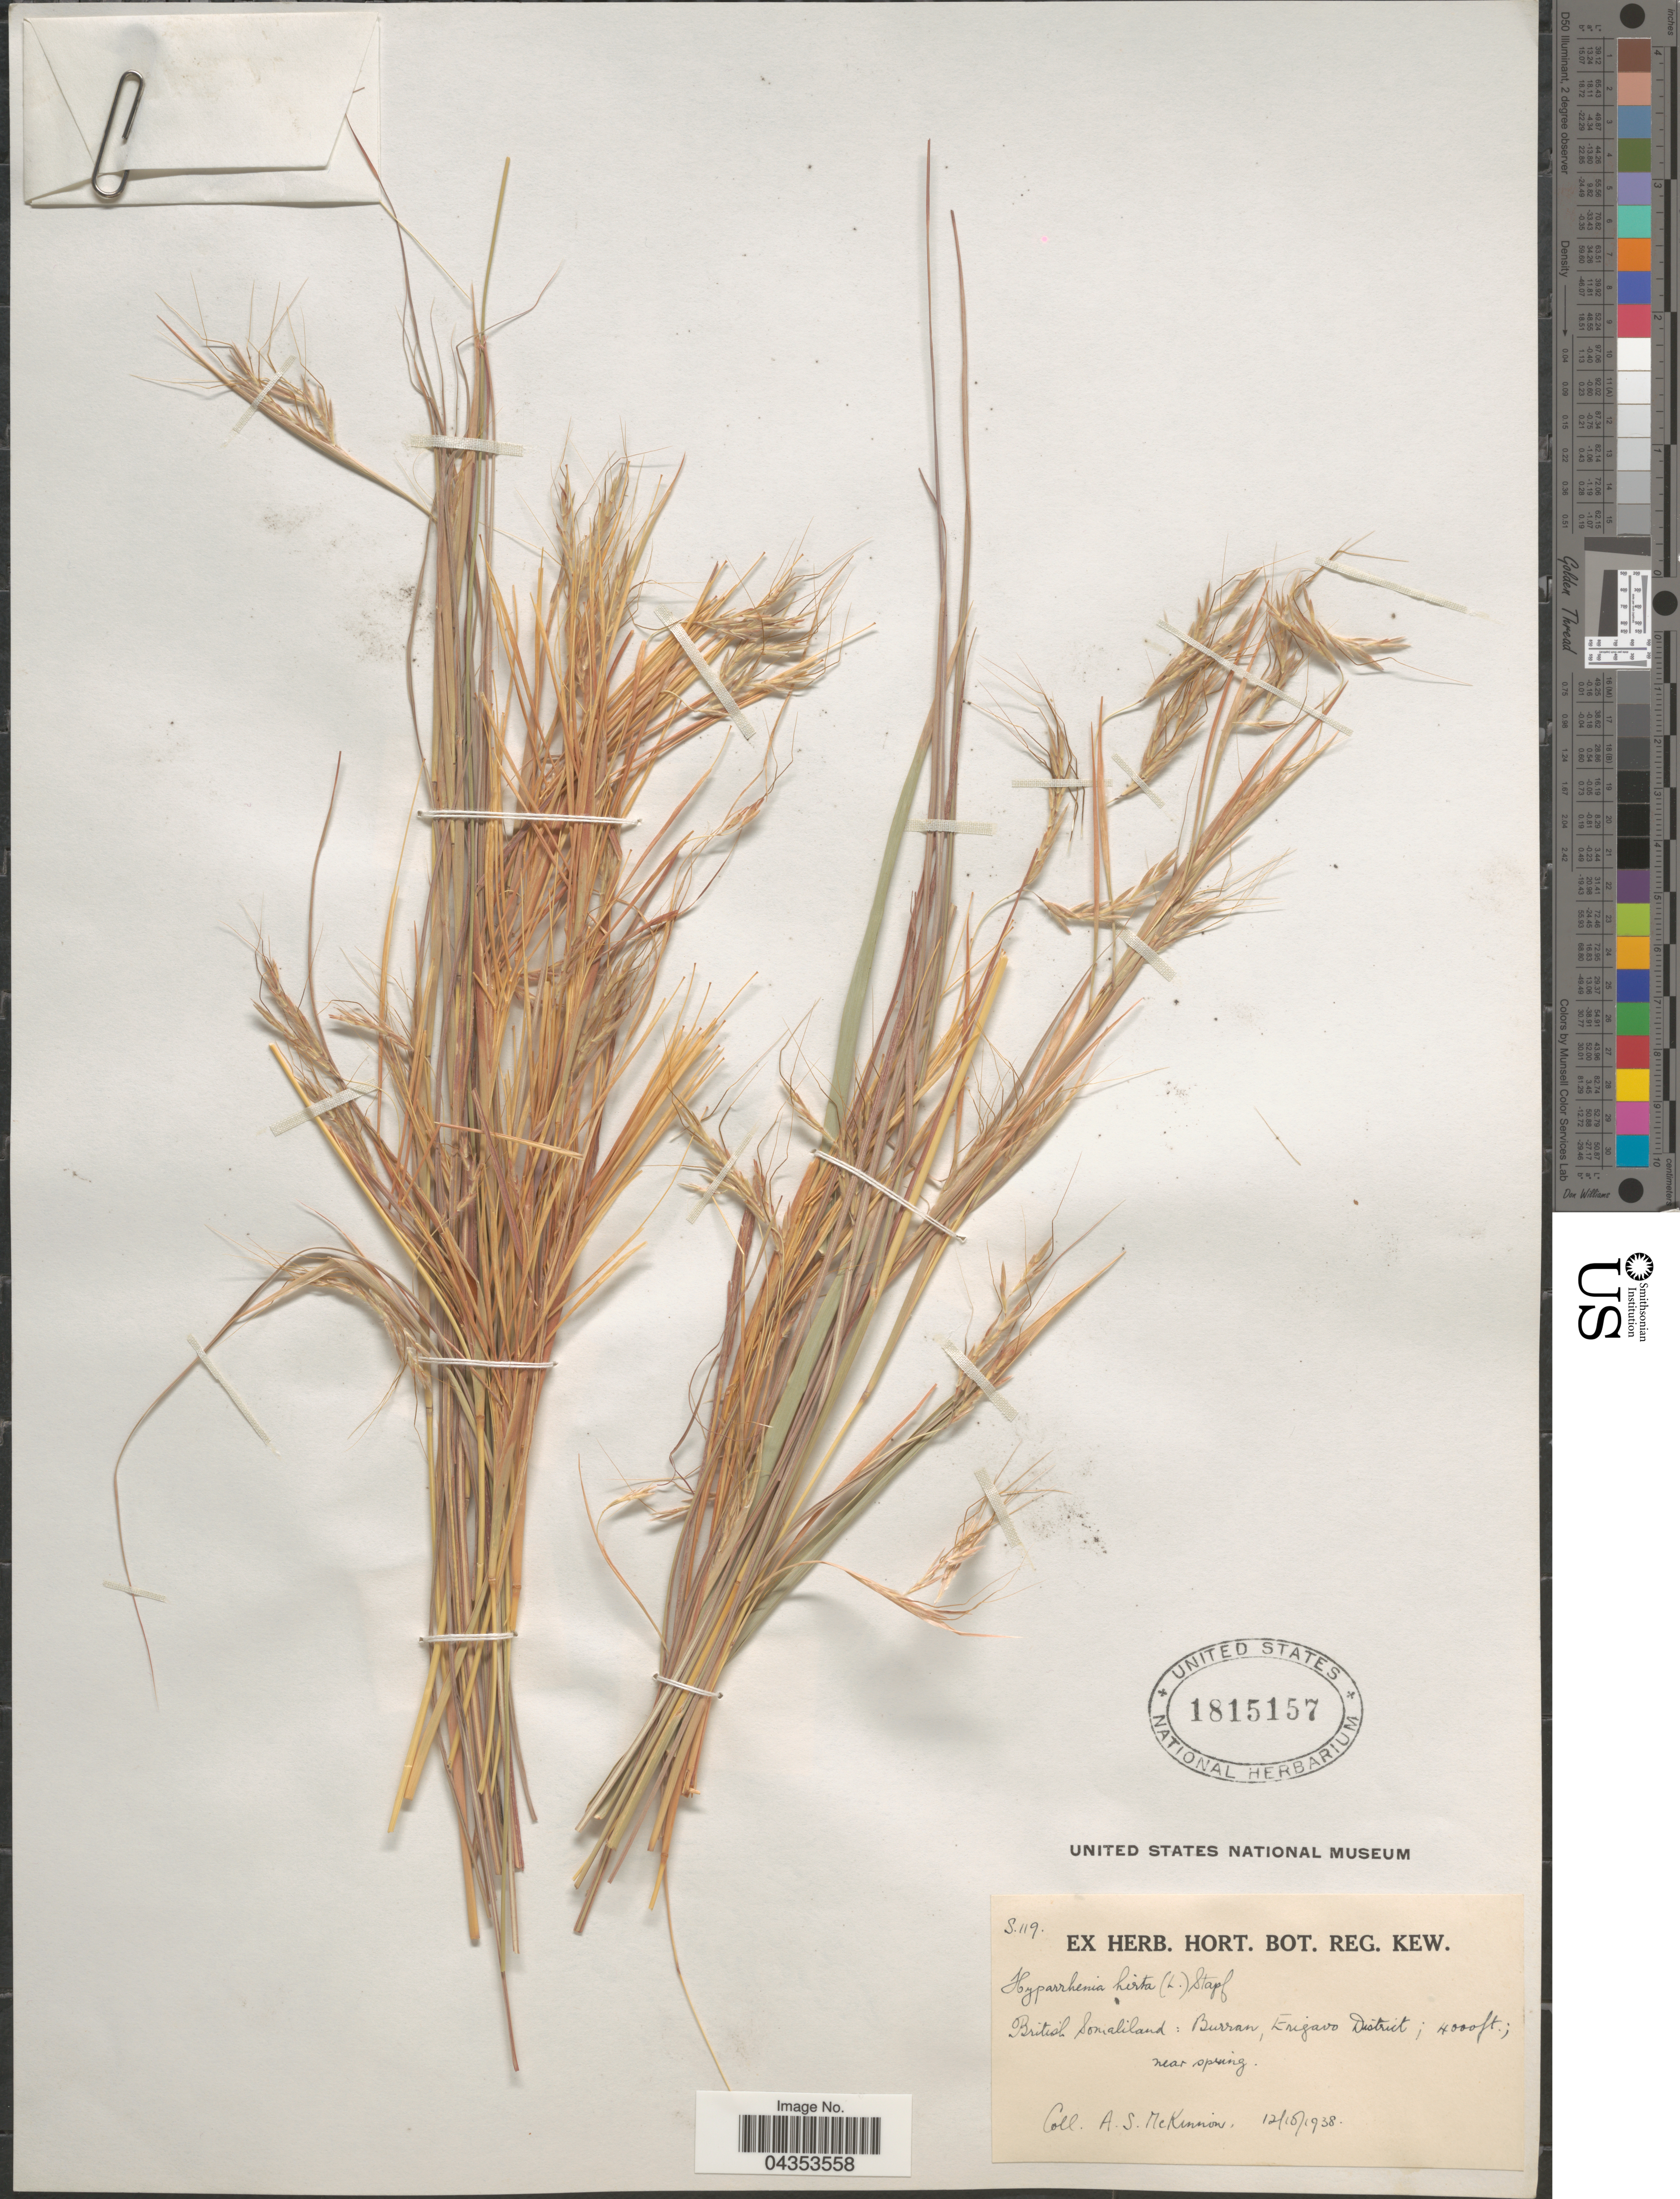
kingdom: Plantae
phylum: Tracheophyta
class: Liliopsida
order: Poales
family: Poaceae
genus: Hyparrhenia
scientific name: Hyparrhenia hirta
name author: (L.) Stapf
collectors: A. Mckinnon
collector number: S119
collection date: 1938-10-12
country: Somalia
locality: British Somaliland: Burran, Erigavo District.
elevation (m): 1219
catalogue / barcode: US 1815157